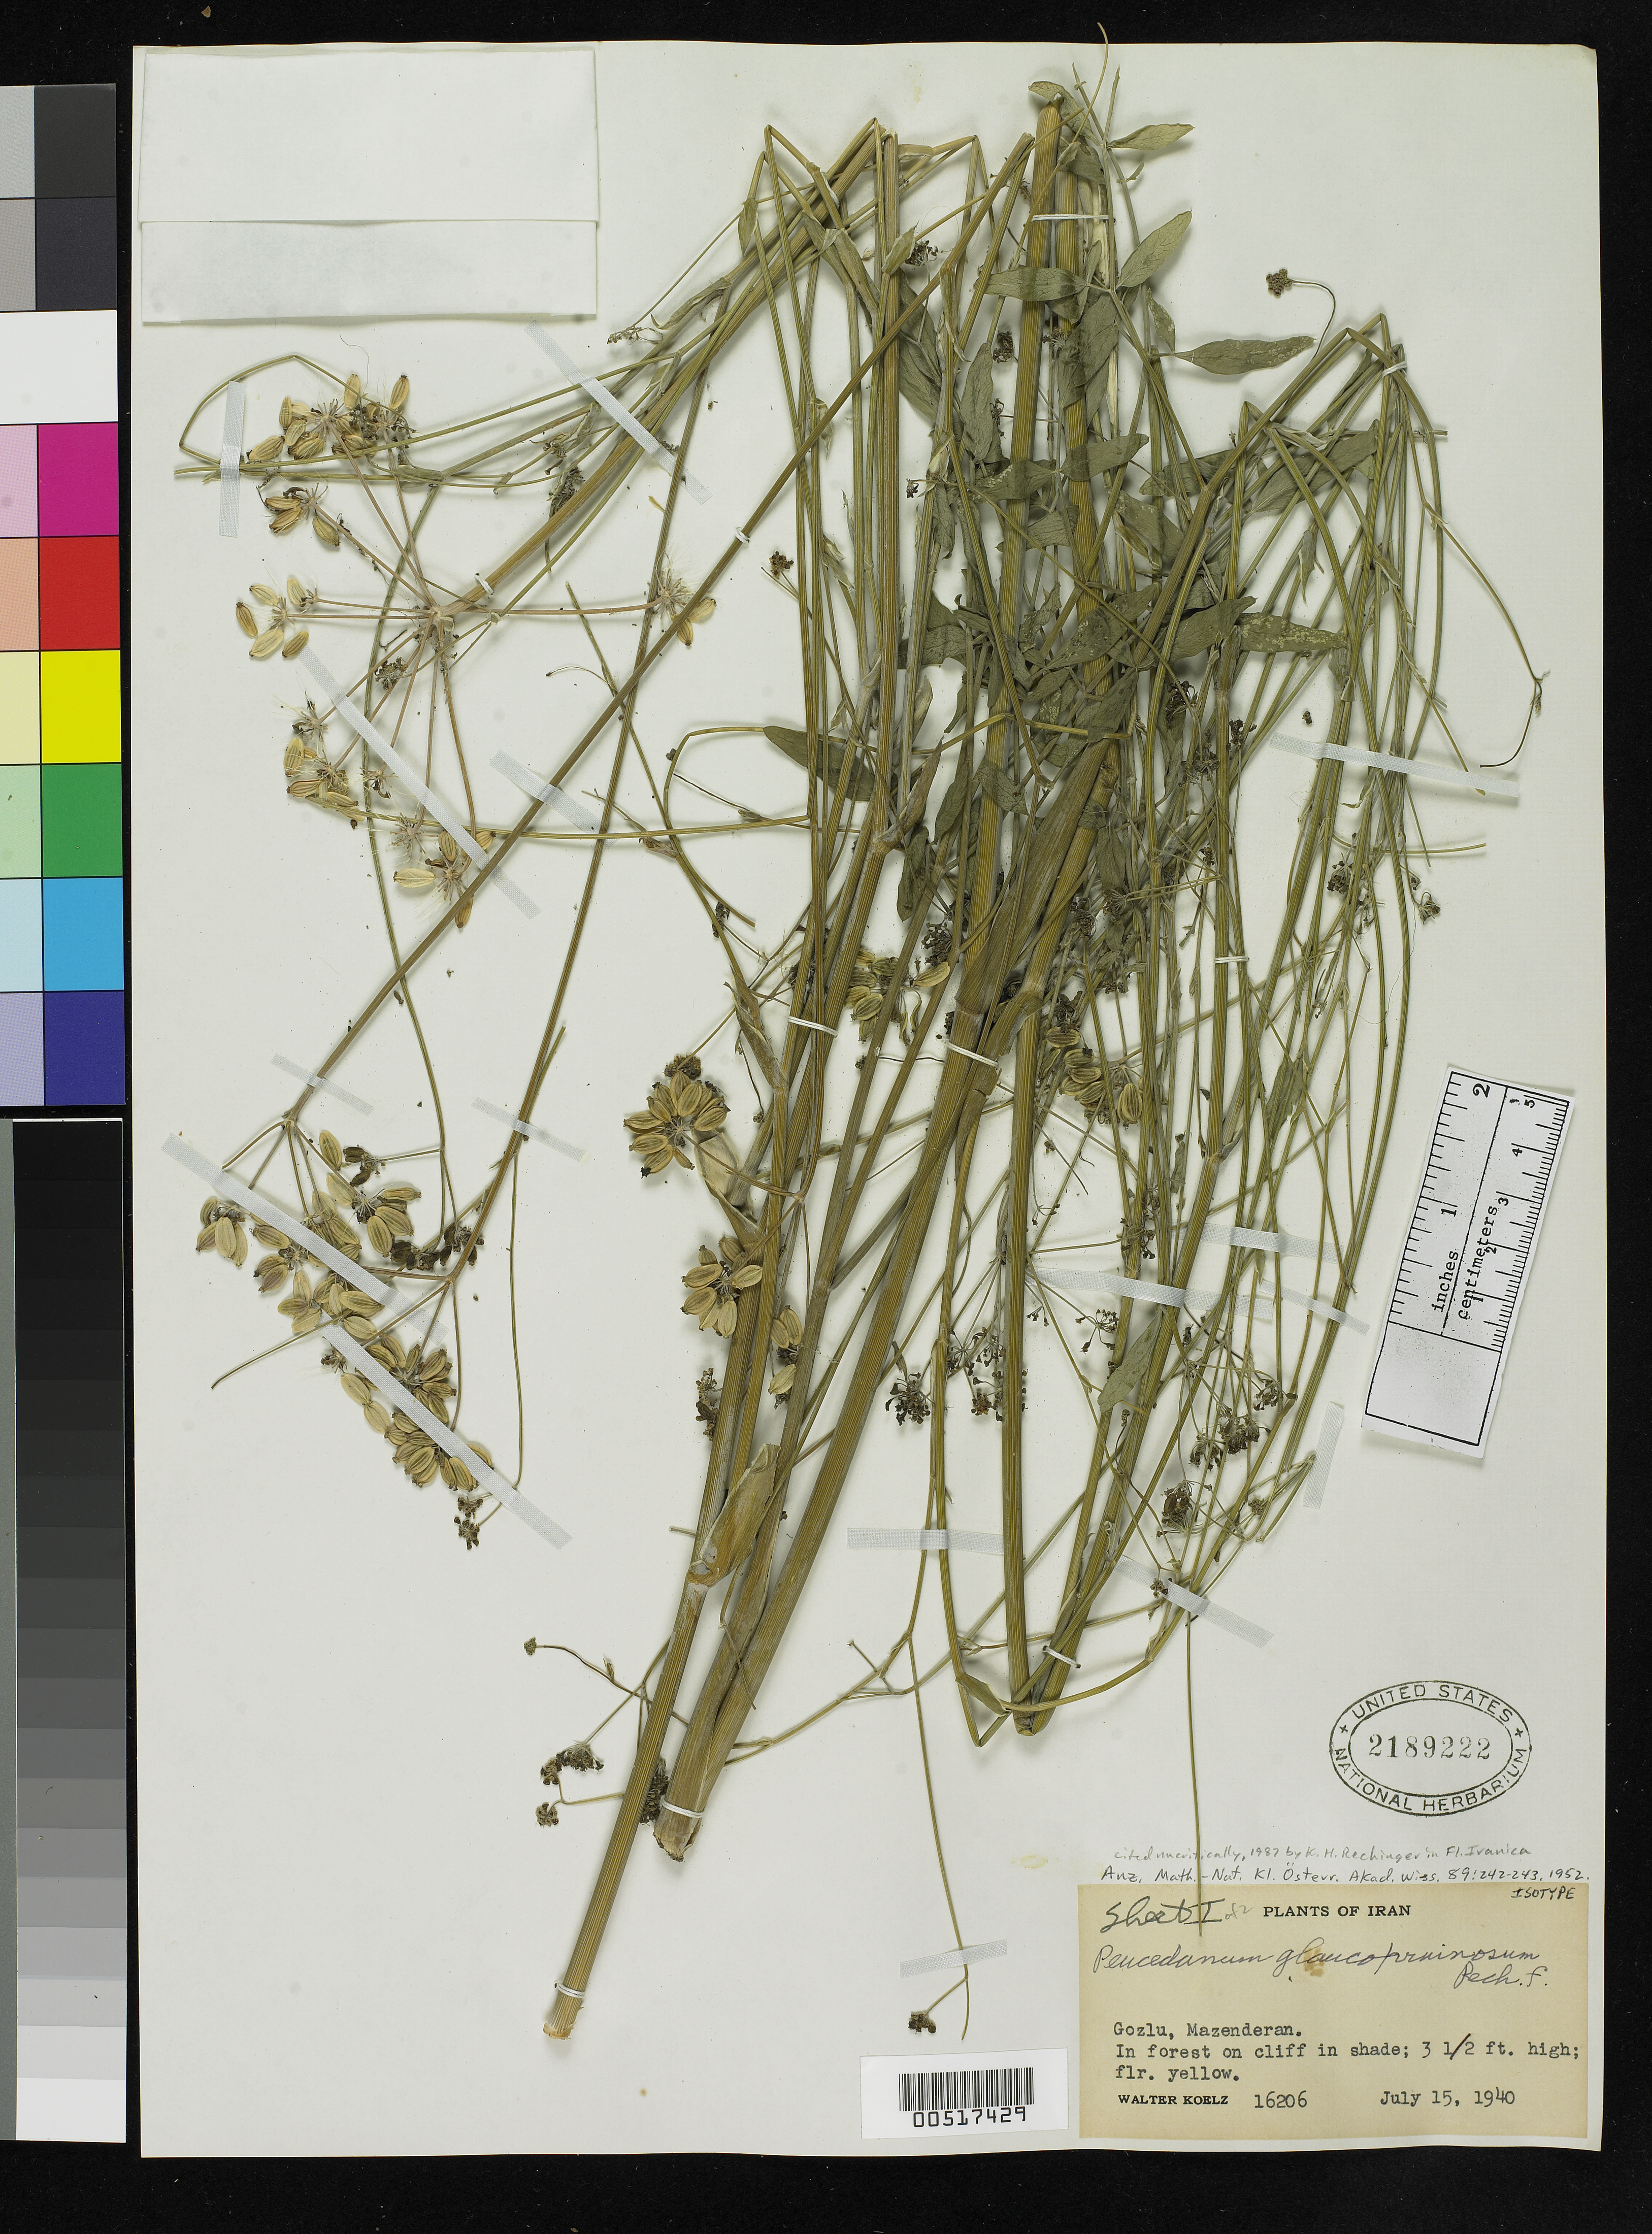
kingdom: Plantae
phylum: Tracheophyta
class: Magnoliopsida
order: Apiales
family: Apiaceae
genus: Peucedanum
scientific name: Peucedanum glaucopruinisum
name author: Rech. f.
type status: Isotype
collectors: W. N. Koelz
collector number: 16206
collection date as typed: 15 Jul 1940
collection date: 1940-07-15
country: Iran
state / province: Mazandaran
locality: Gozlu.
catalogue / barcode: US 2189222